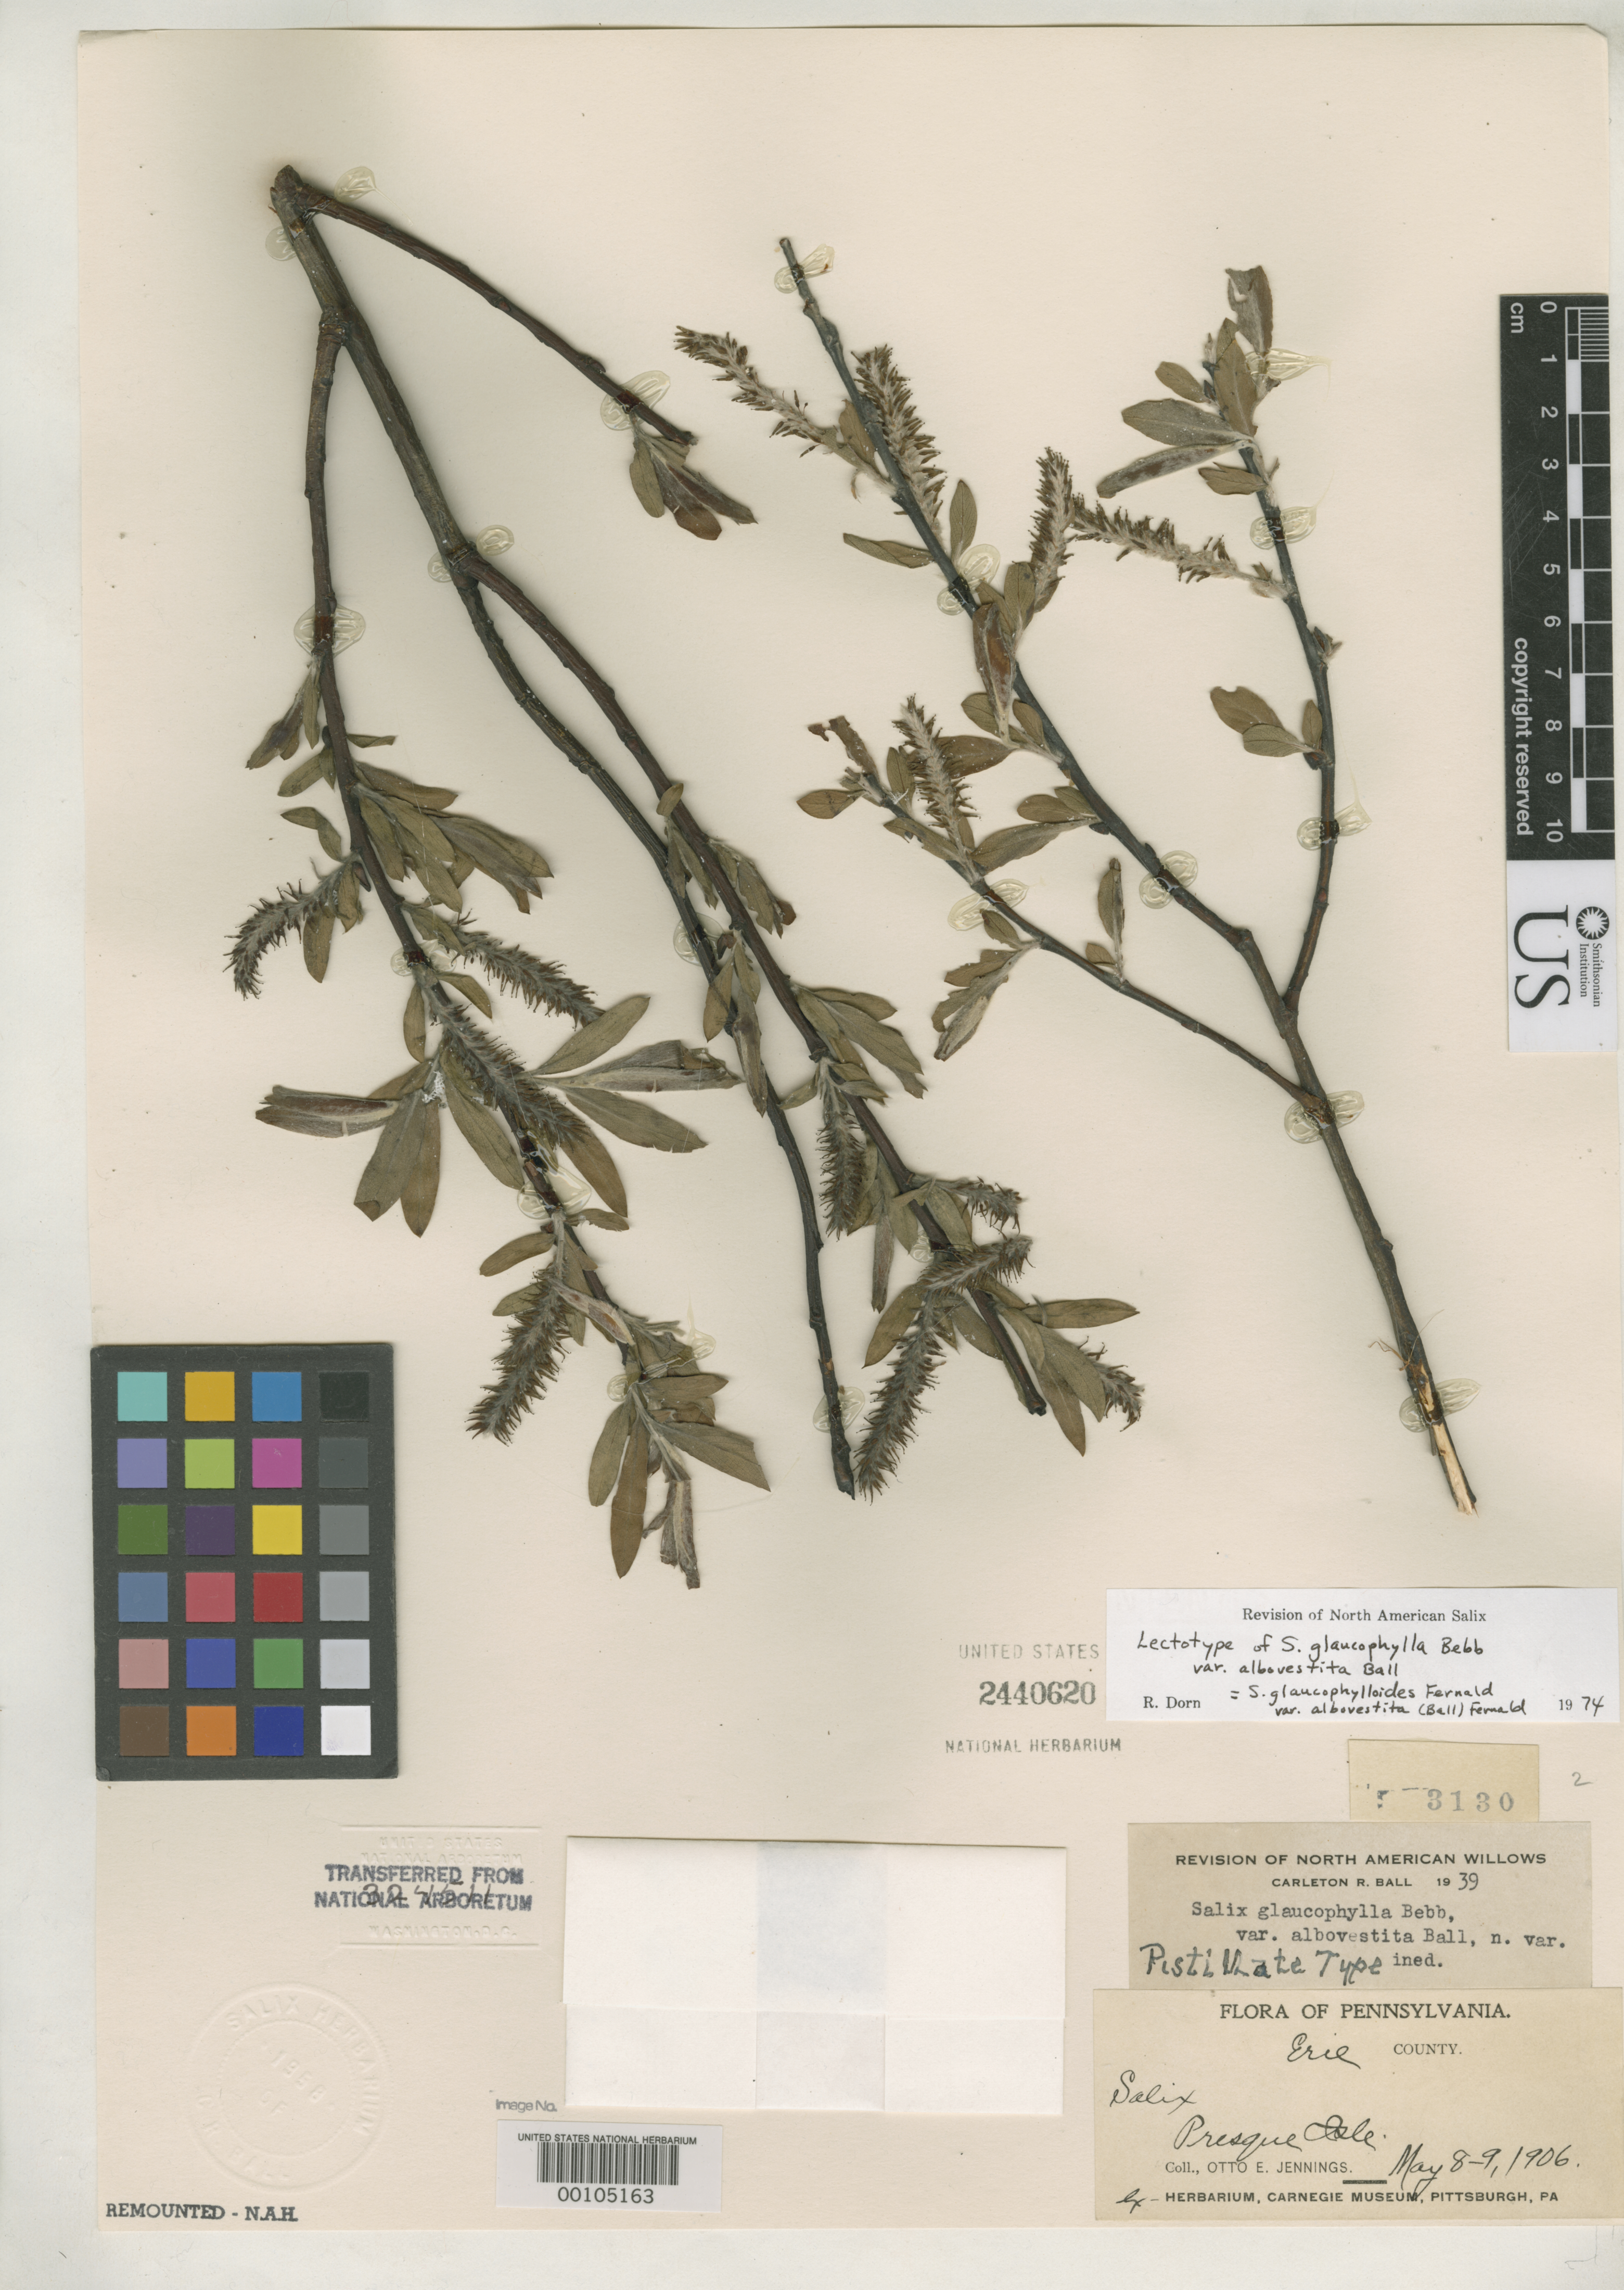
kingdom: Plantae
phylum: Tracheophyta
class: Magnoliopsida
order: Malpighiales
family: Salicaceae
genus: Salix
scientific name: Salix glaucophylla var. albovestita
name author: C.R. Ball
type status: Syntype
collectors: O. E. Jennings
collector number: Acc. 3130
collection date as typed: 08 May 1906 to 09 May 1906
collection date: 1906-05-08/1906-05-09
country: United States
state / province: Pennsylvania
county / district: Erie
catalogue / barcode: US 2440620